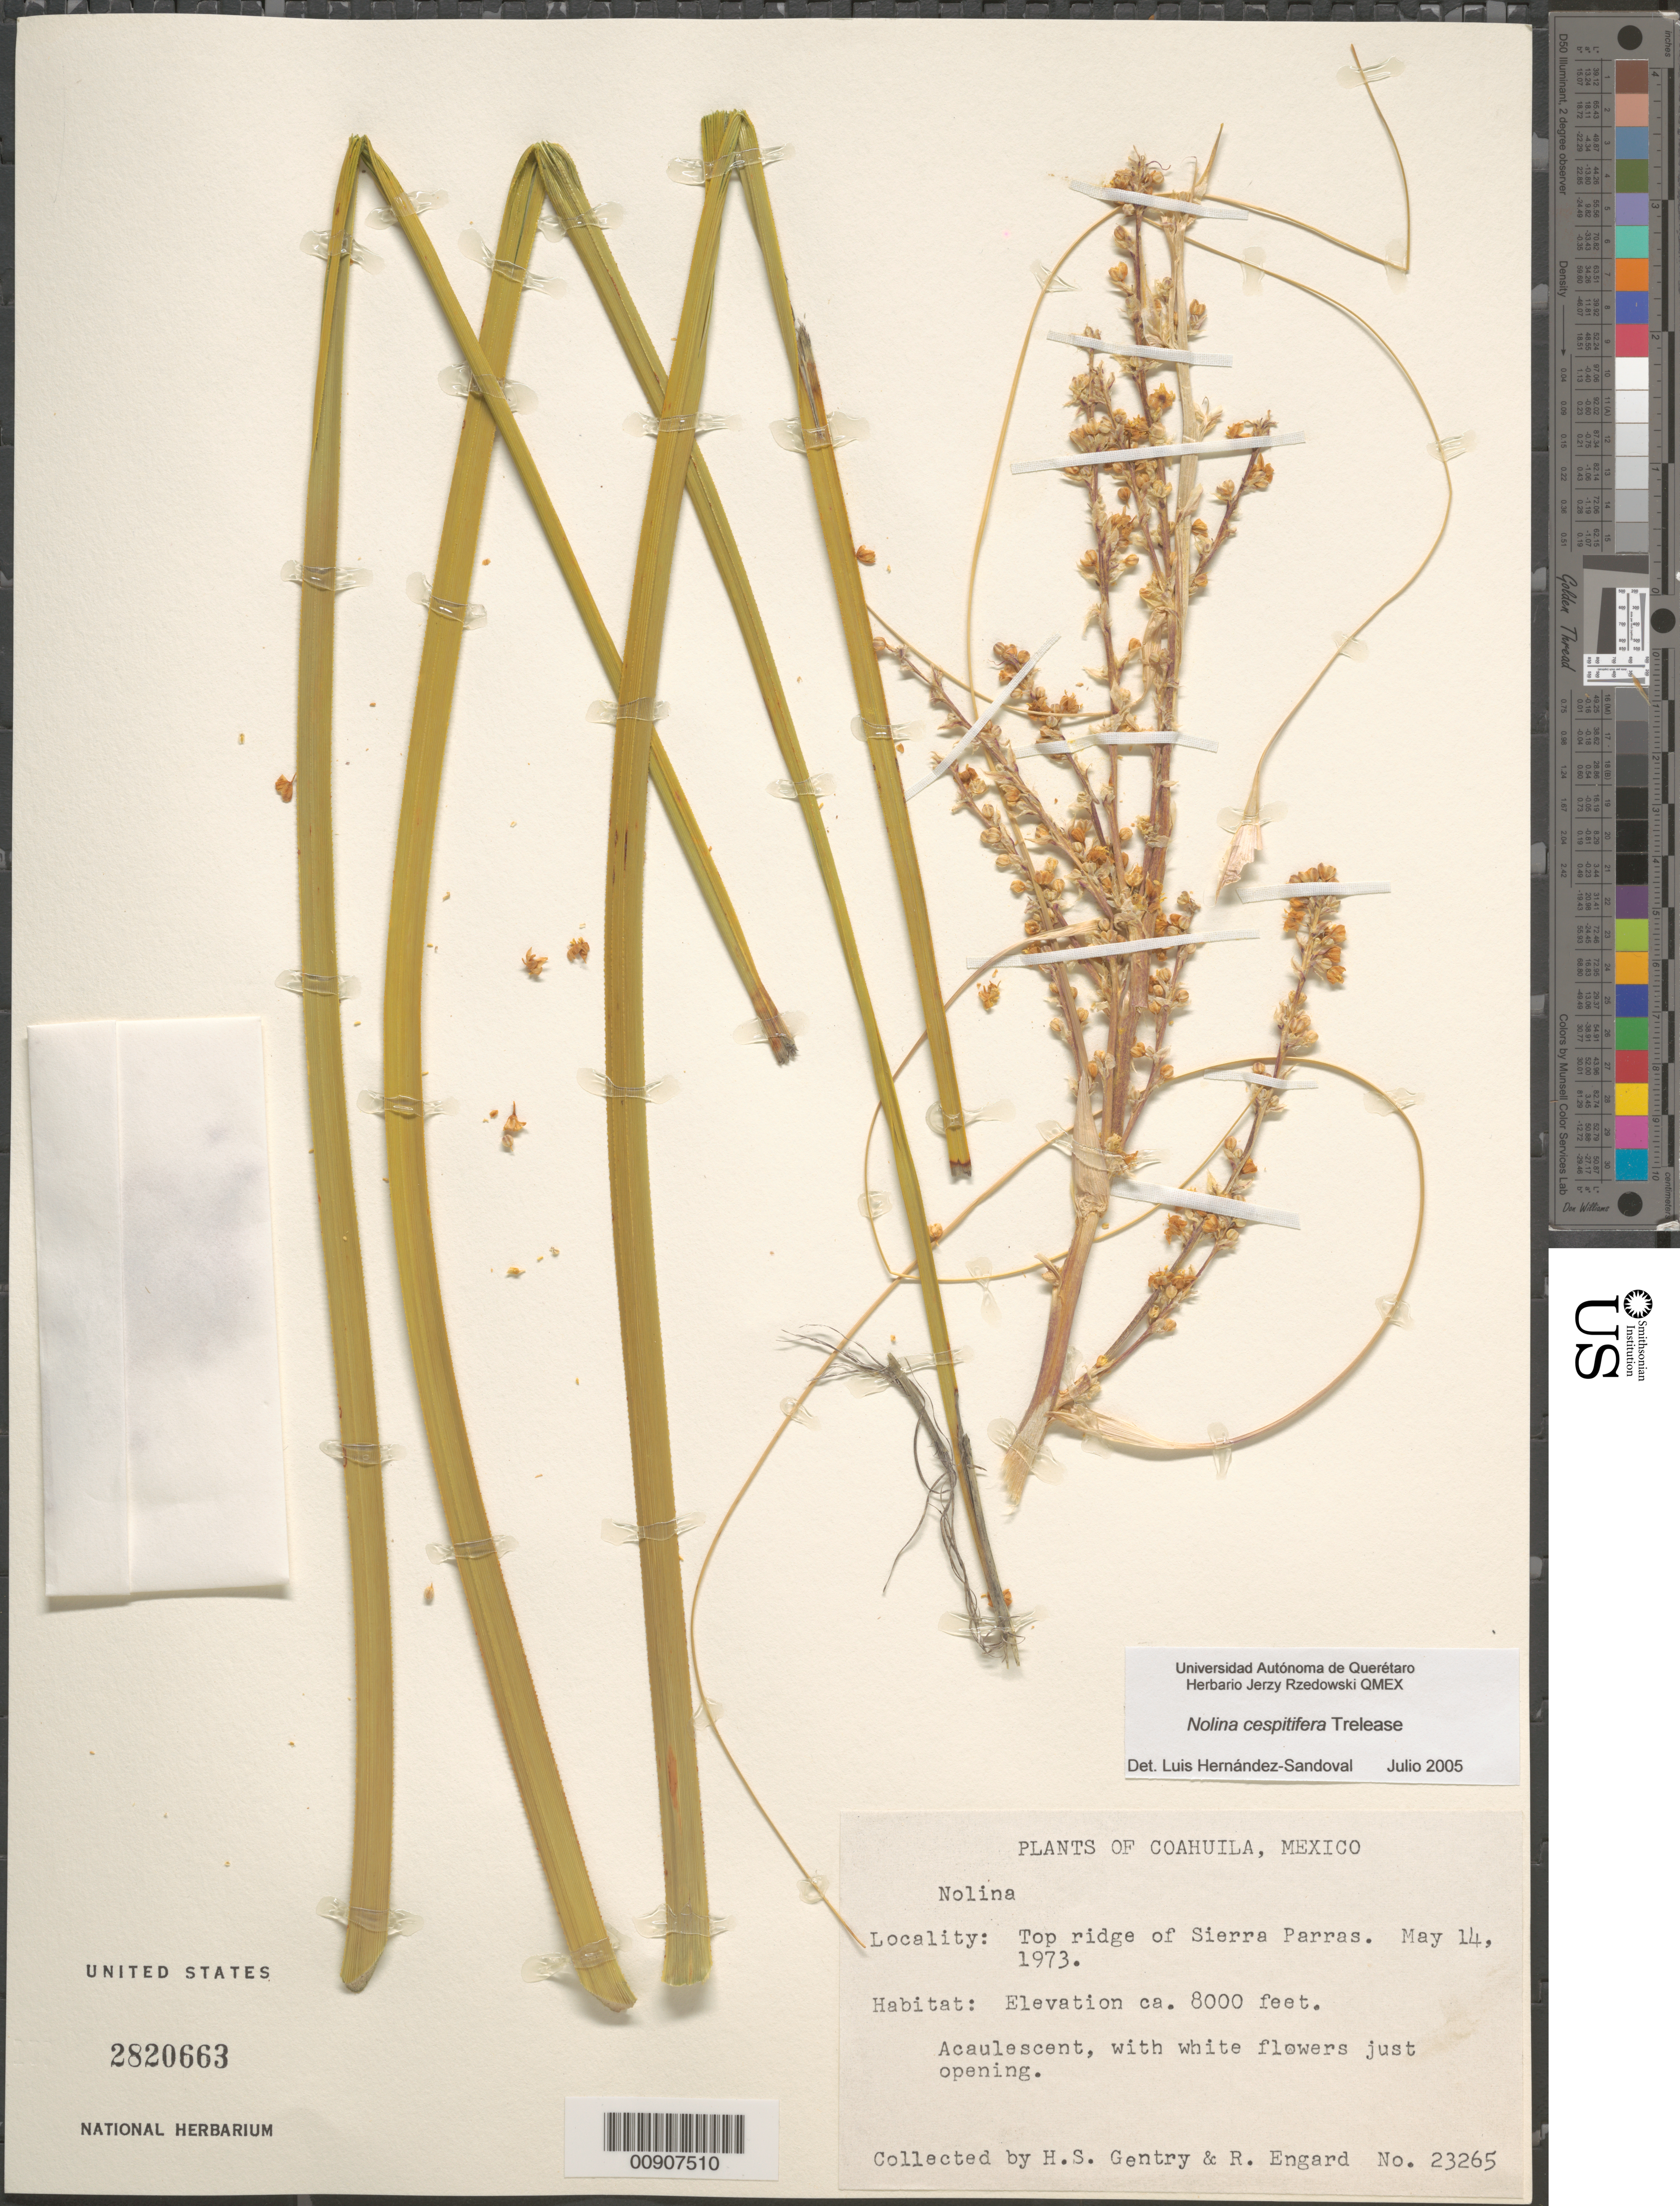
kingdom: Plantae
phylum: Tracheophyta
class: Liliopsida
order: Asparagales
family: Asparagaceae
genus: Nolina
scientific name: Nolina cespitifera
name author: Trel.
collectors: H. S. Gentry & R. Engard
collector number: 23265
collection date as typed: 14 May 1973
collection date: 1973-05-14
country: Mexico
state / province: Coahuila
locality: Top ridge of Sierra Parras, Coahuila.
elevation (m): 2438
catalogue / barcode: US 2820663